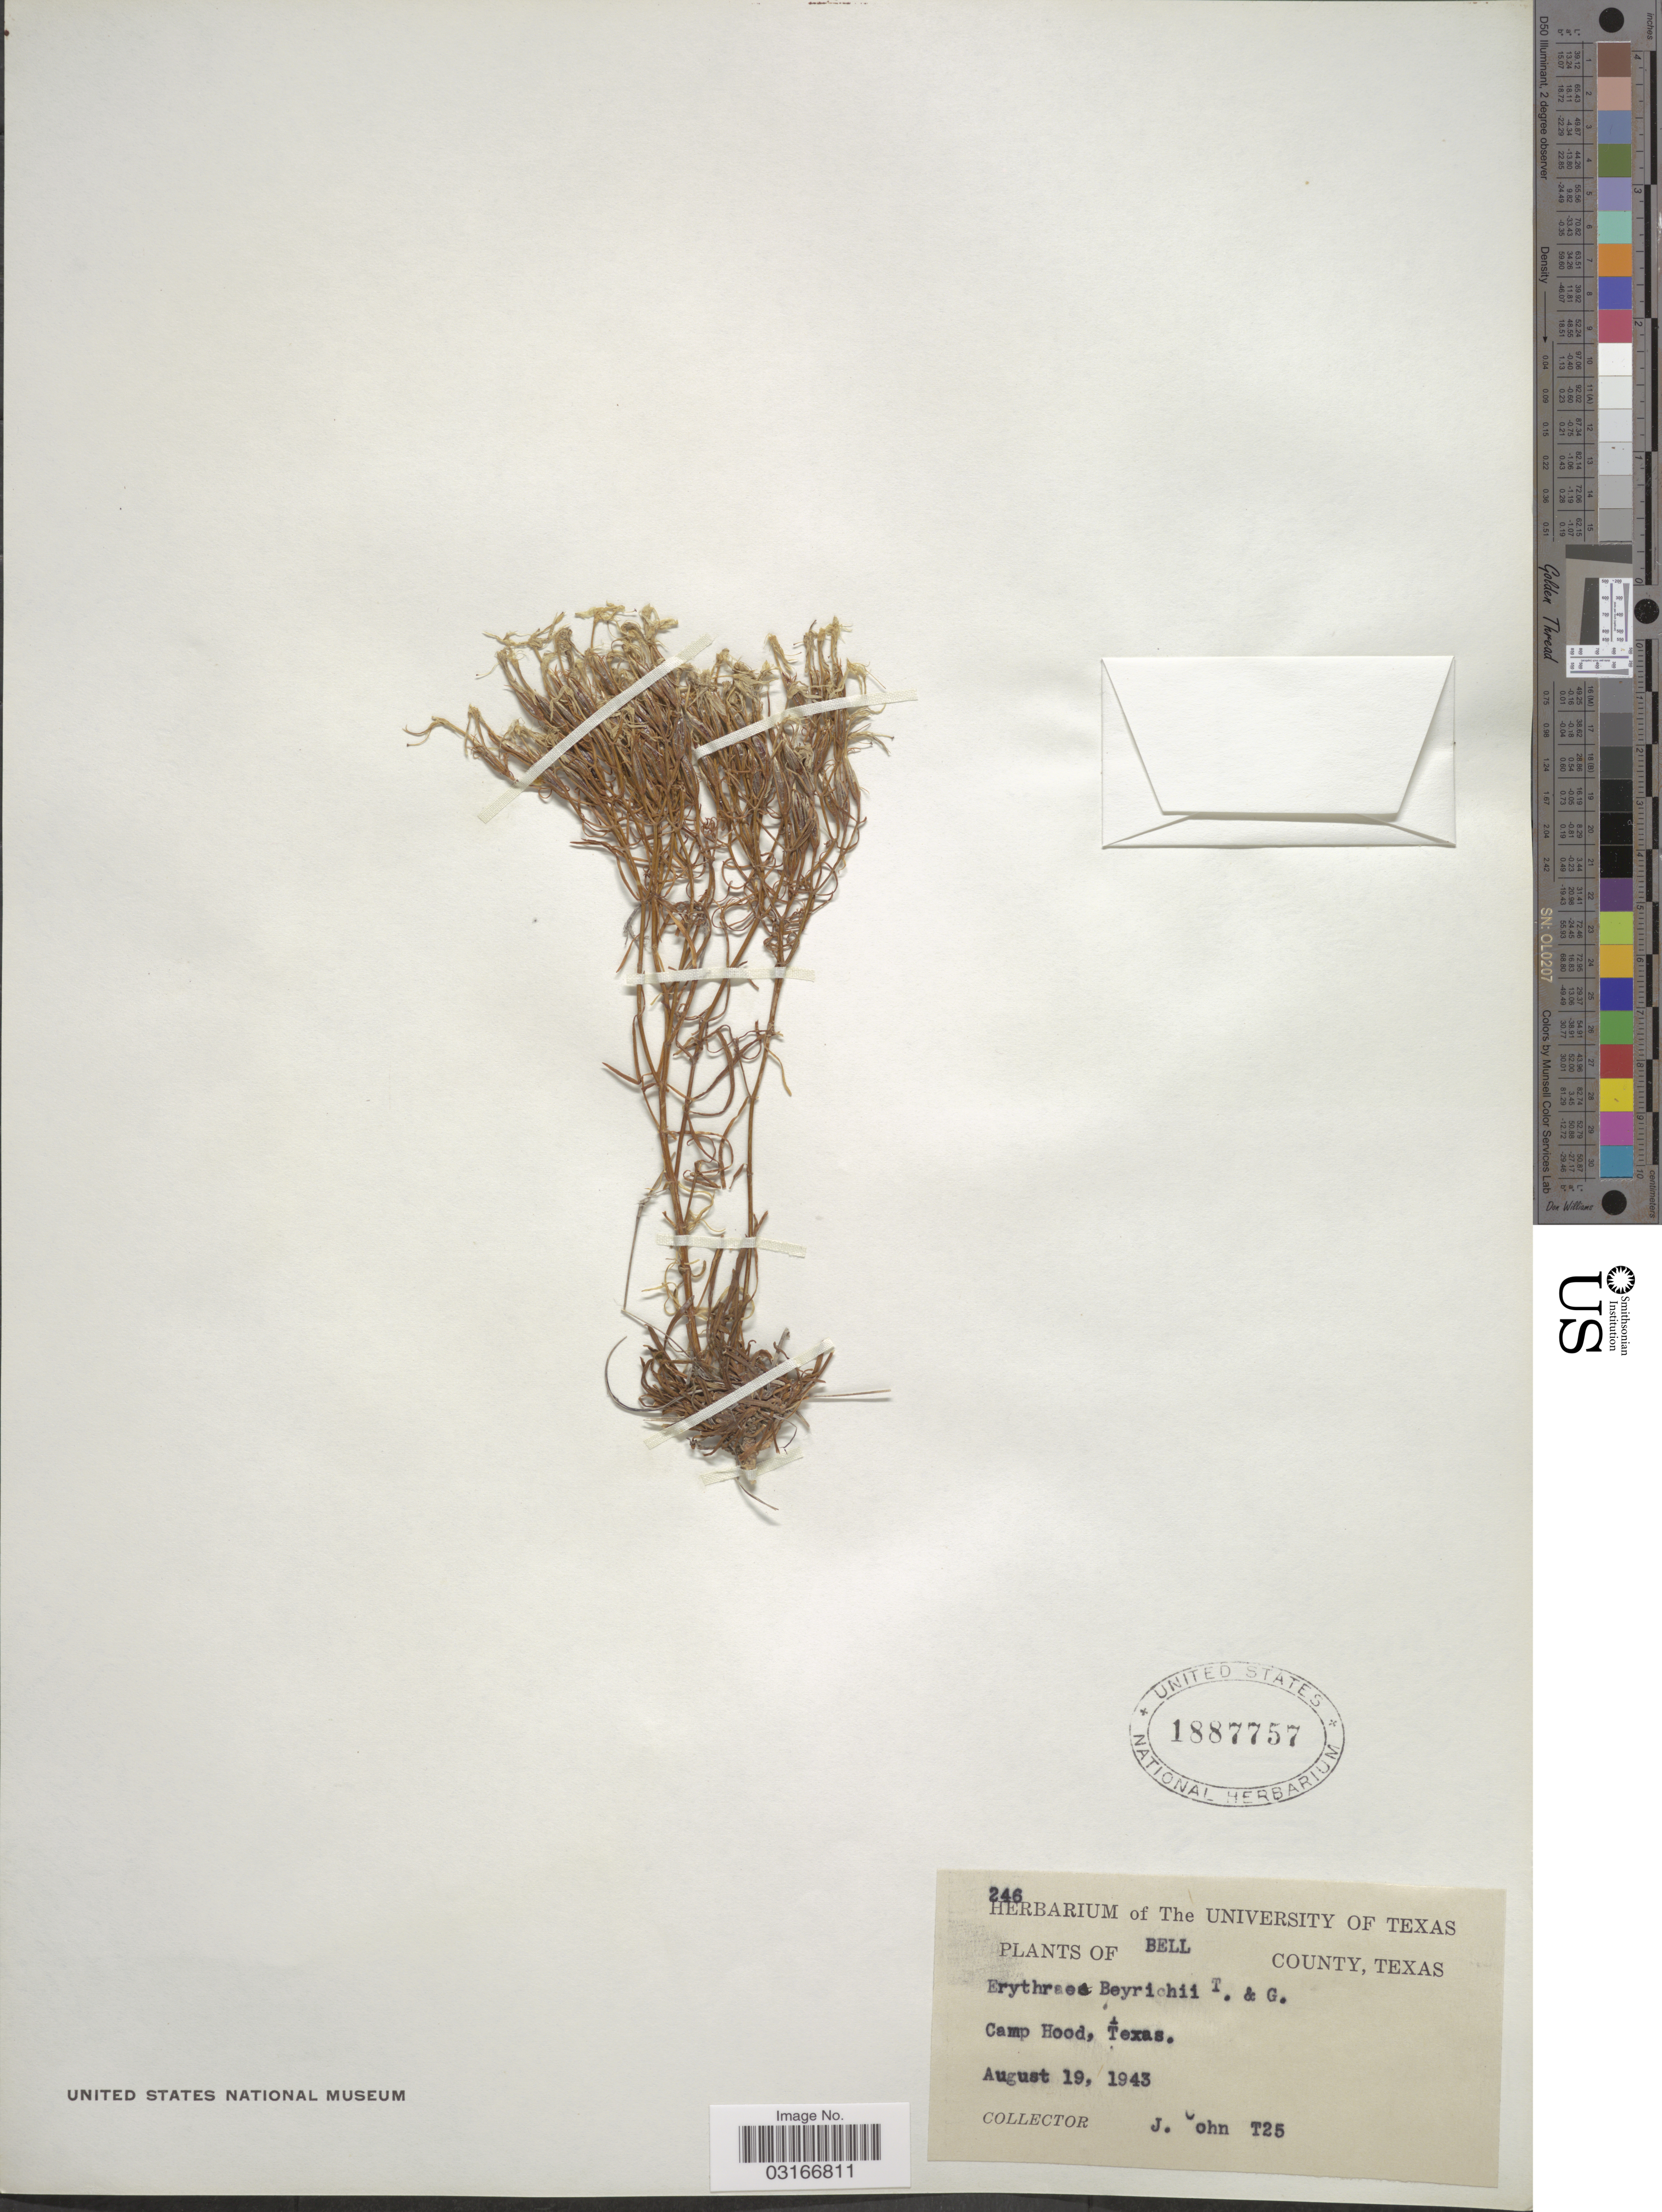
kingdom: Plantae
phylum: Tracheophyta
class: Magnoliopsida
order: Gentianales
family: Gentianaceae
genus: Centaurium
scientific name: Centaurium beyrichii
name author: (Torr.) B.L. Rob.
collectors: J. Cohn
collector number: T25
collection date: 1943-08-19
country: United States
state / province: Texas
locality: Bell County. Camp Hood.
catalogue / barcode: US 1887757